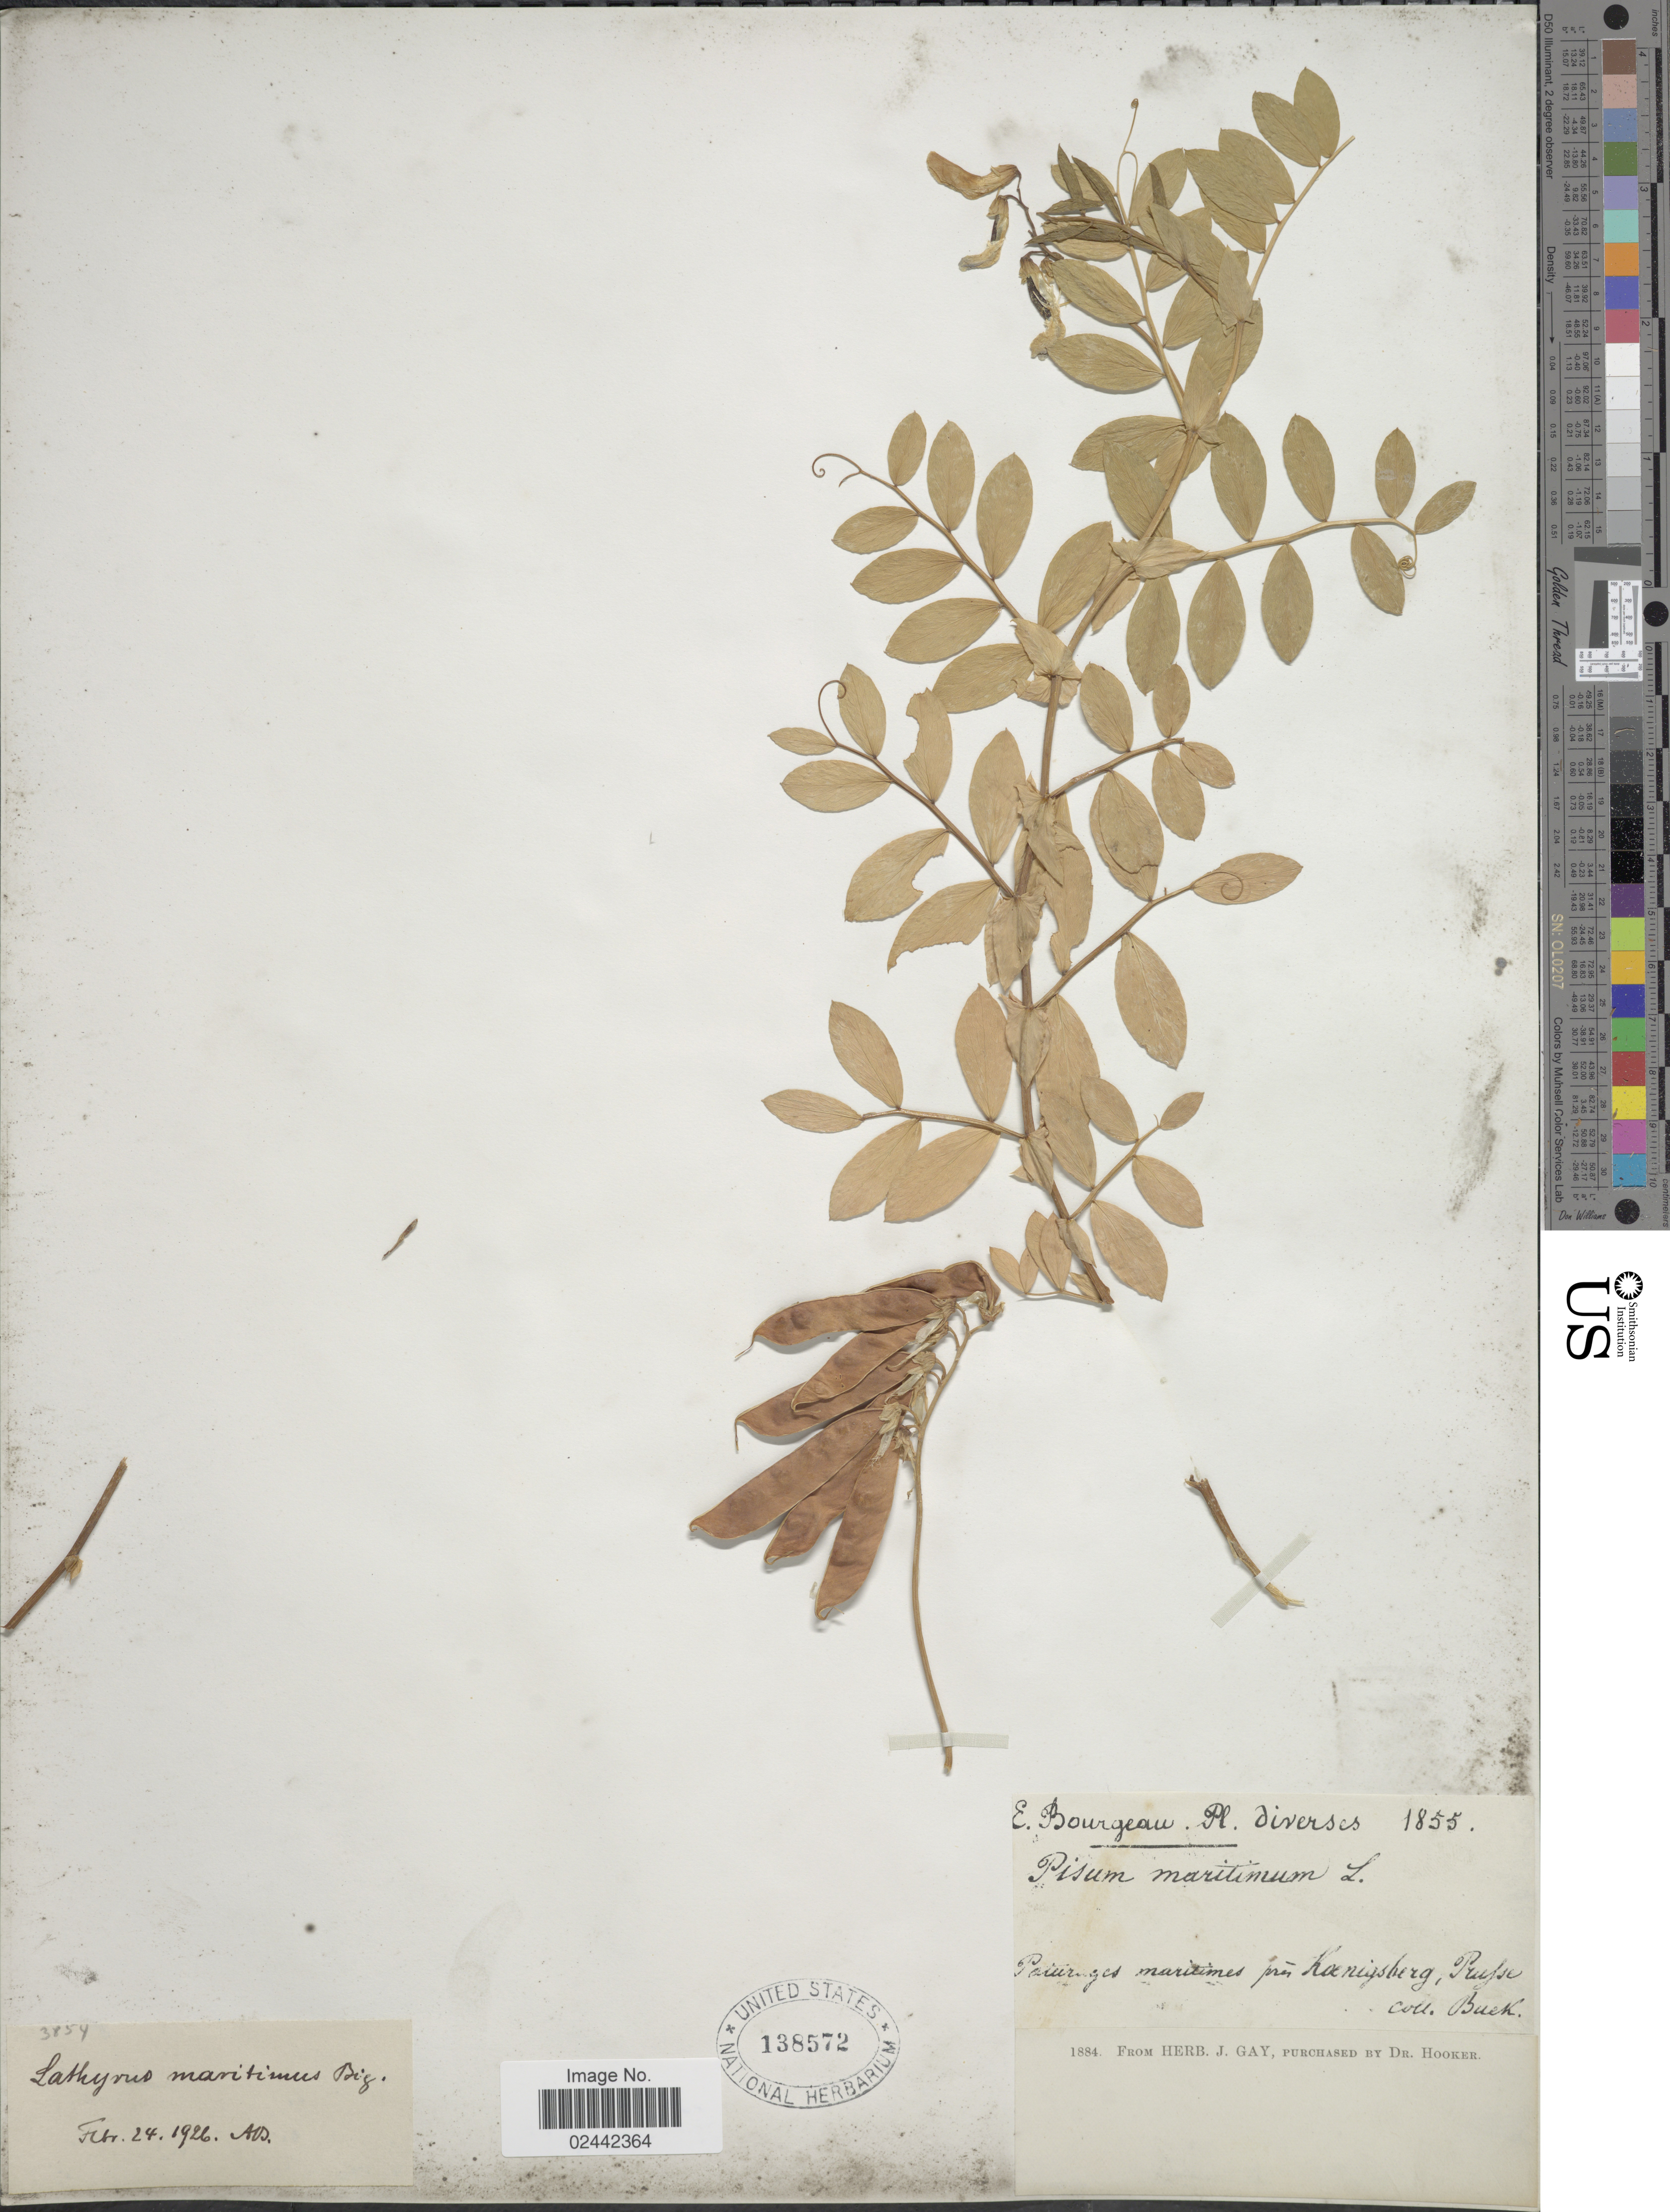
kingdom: Plantae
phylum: Tracheophyta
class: Magnoliopsida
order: Fabales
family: Fabaceae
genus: Lathyrus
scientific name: Lathyrus japonicus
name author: Willd.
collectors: -- Buck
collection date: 1855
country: Russian Federation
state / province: Kaliningrad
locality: Paturages maritimes pres Konigsberg, Prufse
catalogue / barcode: US 138572